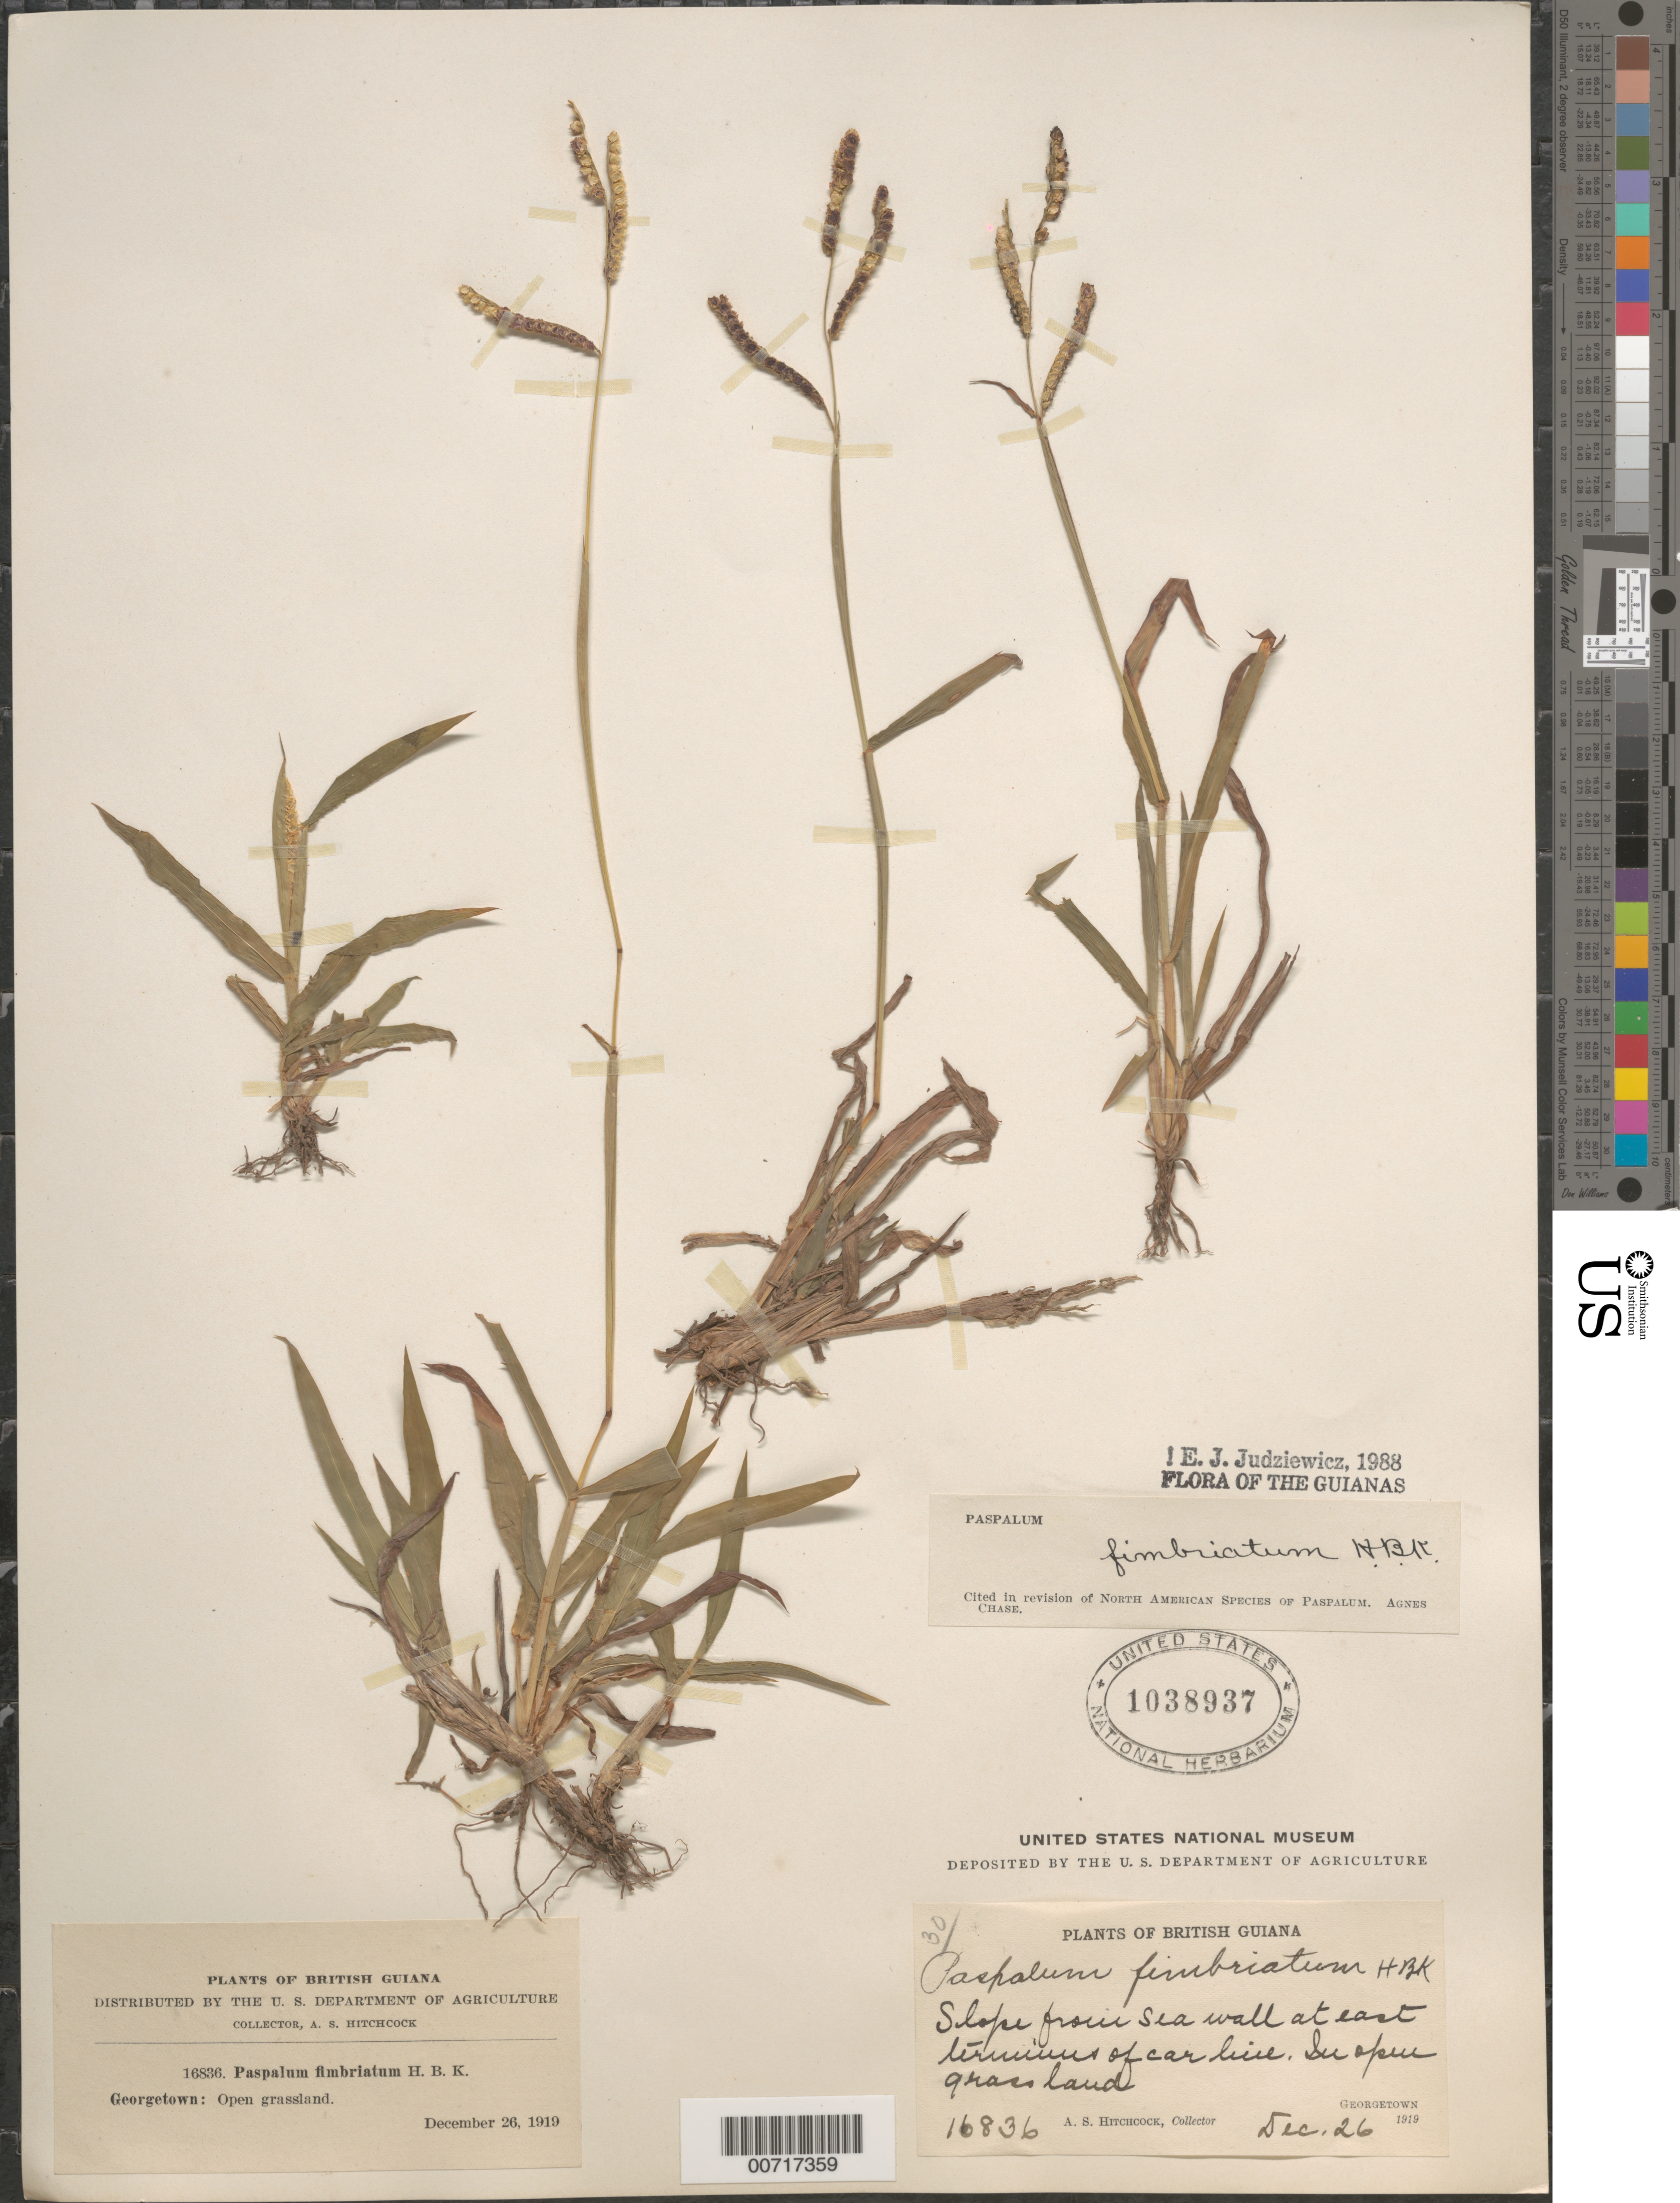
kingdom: Plantae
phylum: Tracheophyta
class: Liliopsida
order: Poales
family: Poaceae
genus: Paspalum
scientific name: Paspalum fimbriatum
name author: Kunth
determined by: Judziewicz, E. J.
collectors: A. S. Hitchcock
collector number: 16836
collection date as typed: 26-Dec-19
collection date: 1919-12-26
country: Guyana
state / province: Demerara-Mahaica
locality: Georgetown, slope from Sea Wall at East terminus of car line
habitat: Open grassland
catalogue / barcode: US 1038937